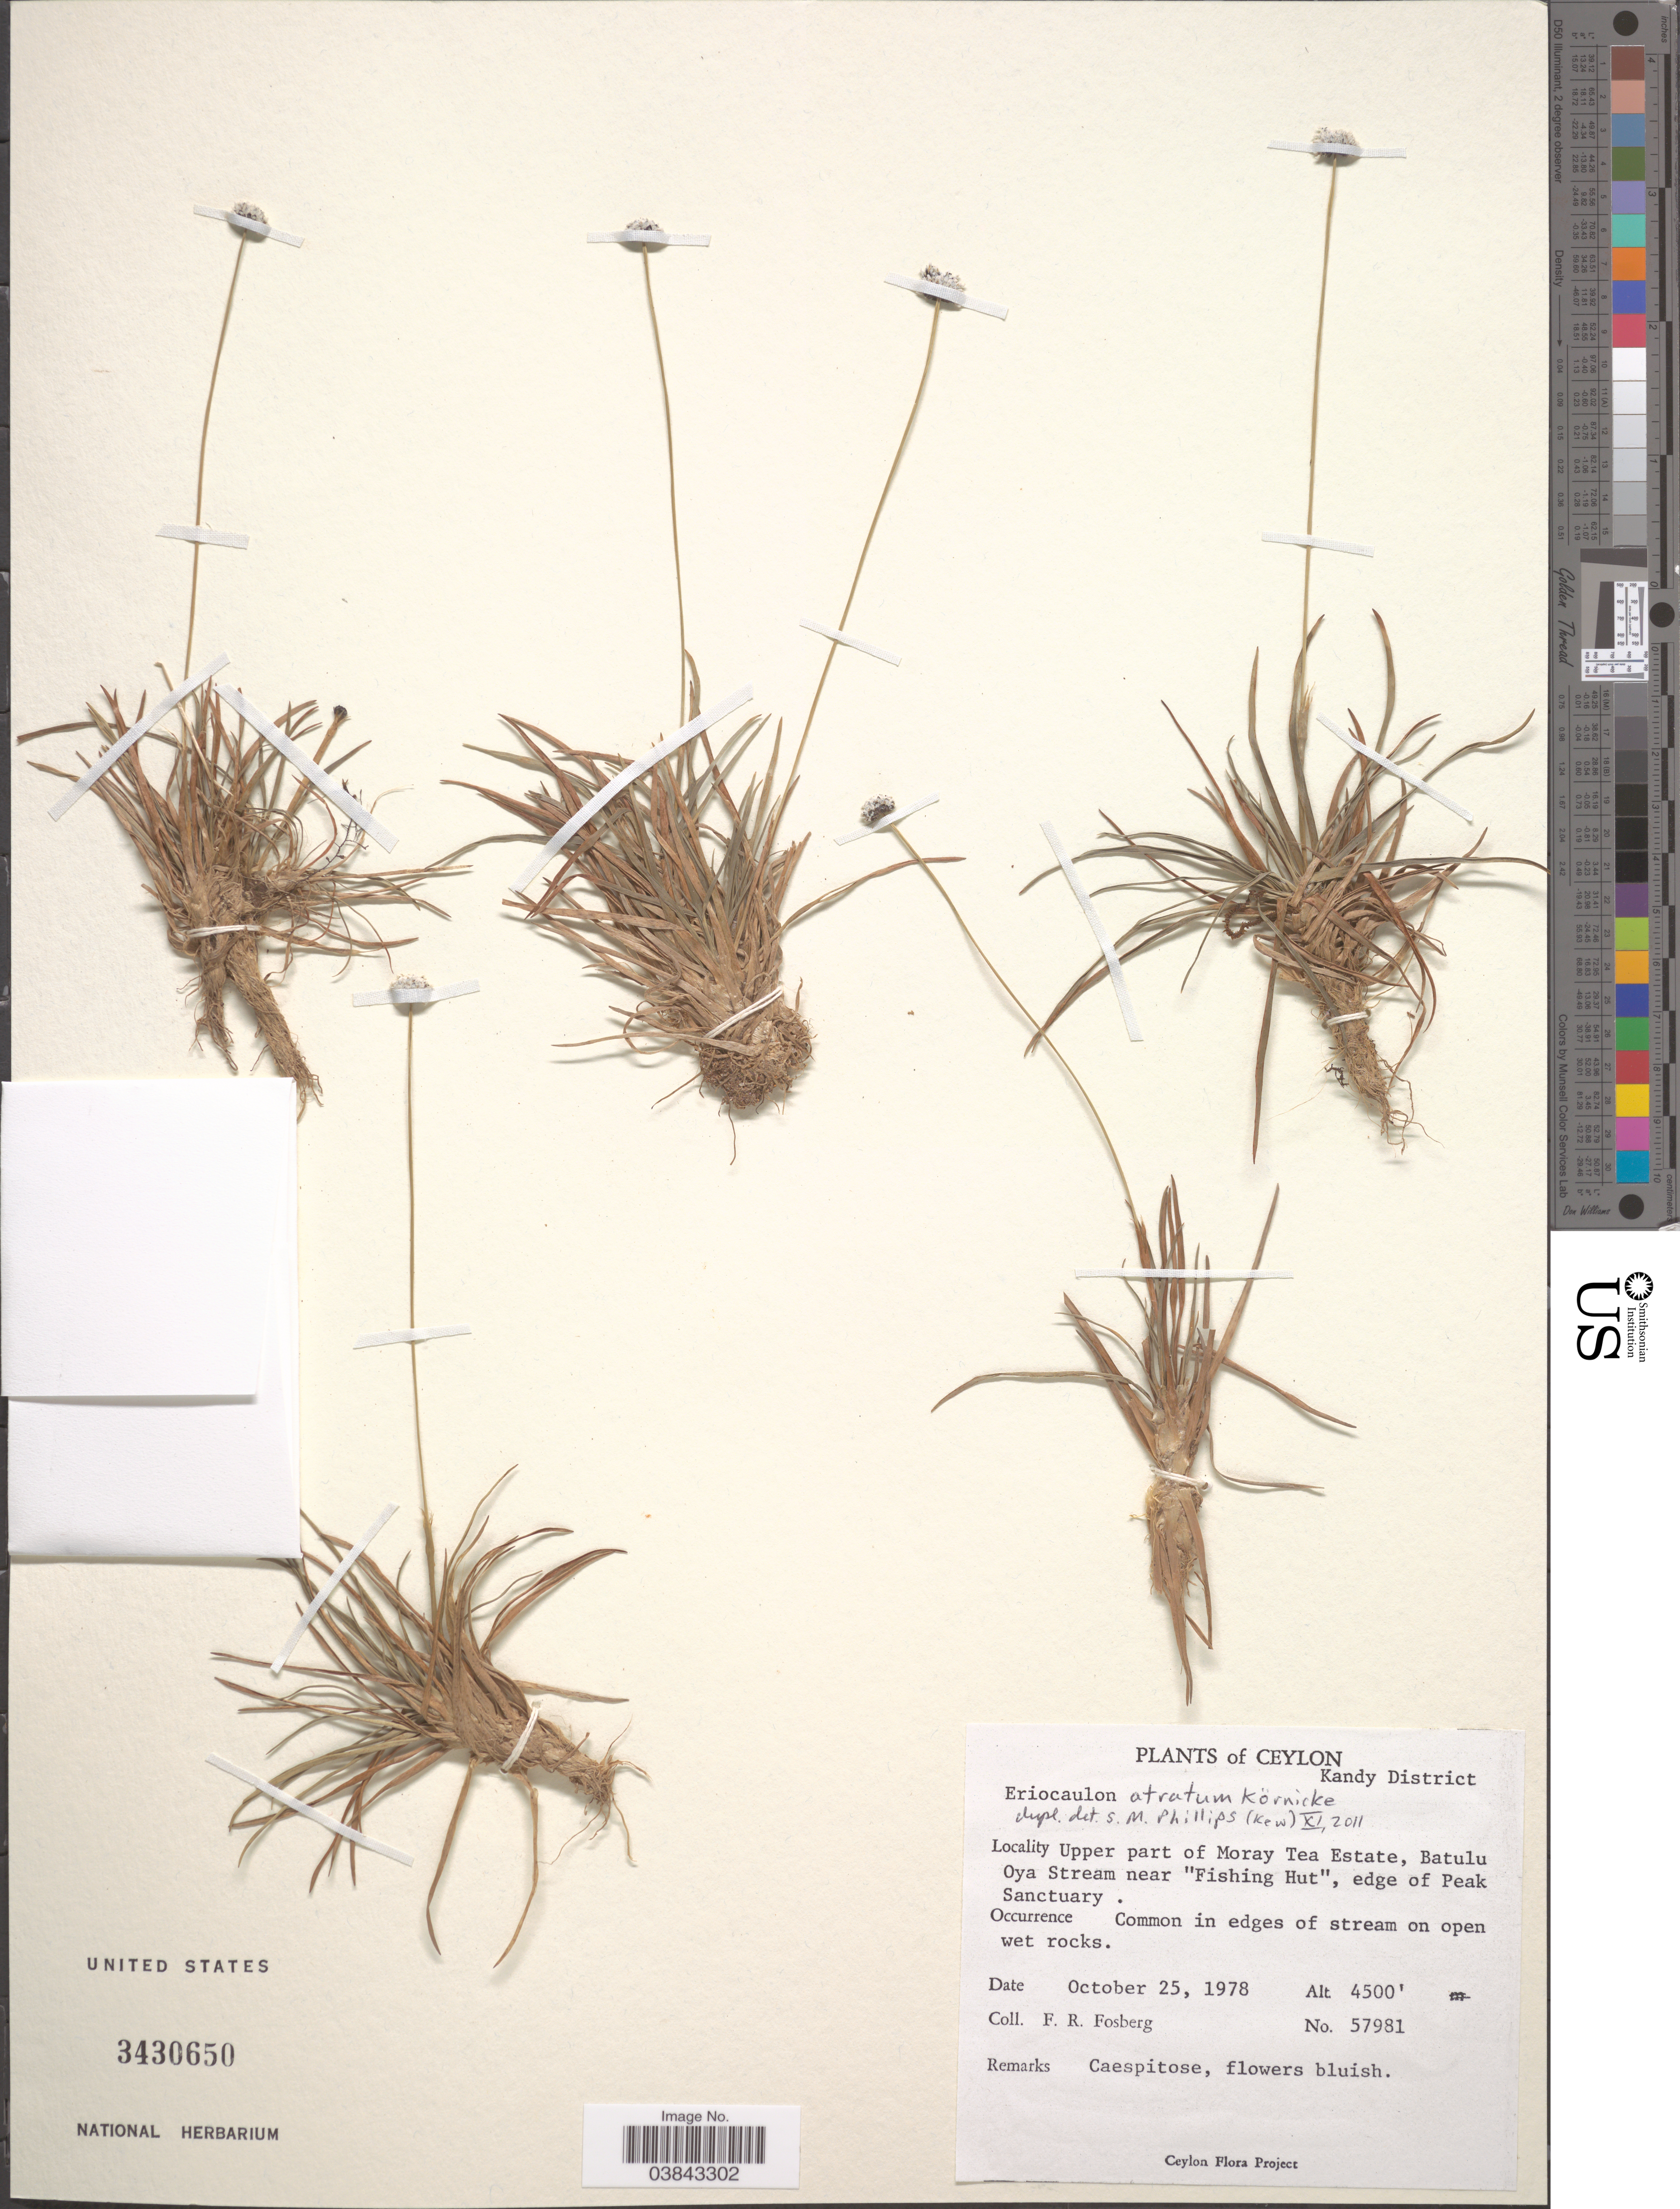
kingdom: Plantae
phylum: Tracheophyta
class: Liliopsida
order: Poales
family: Eriocaulaceae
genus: Eriocaulon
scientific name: Eriocaulon atratum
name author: Körn.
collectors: F. R. Fosberg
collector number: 57981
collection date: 1978-10-25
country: Sri Lanka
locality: Ceylon. Kandy District. Upper part of Moray Tea Estate, Batulu Oya Stream near "Fishing Hut", edge of Peak Sanctuary.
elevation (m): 1372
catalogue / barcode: US 3430650